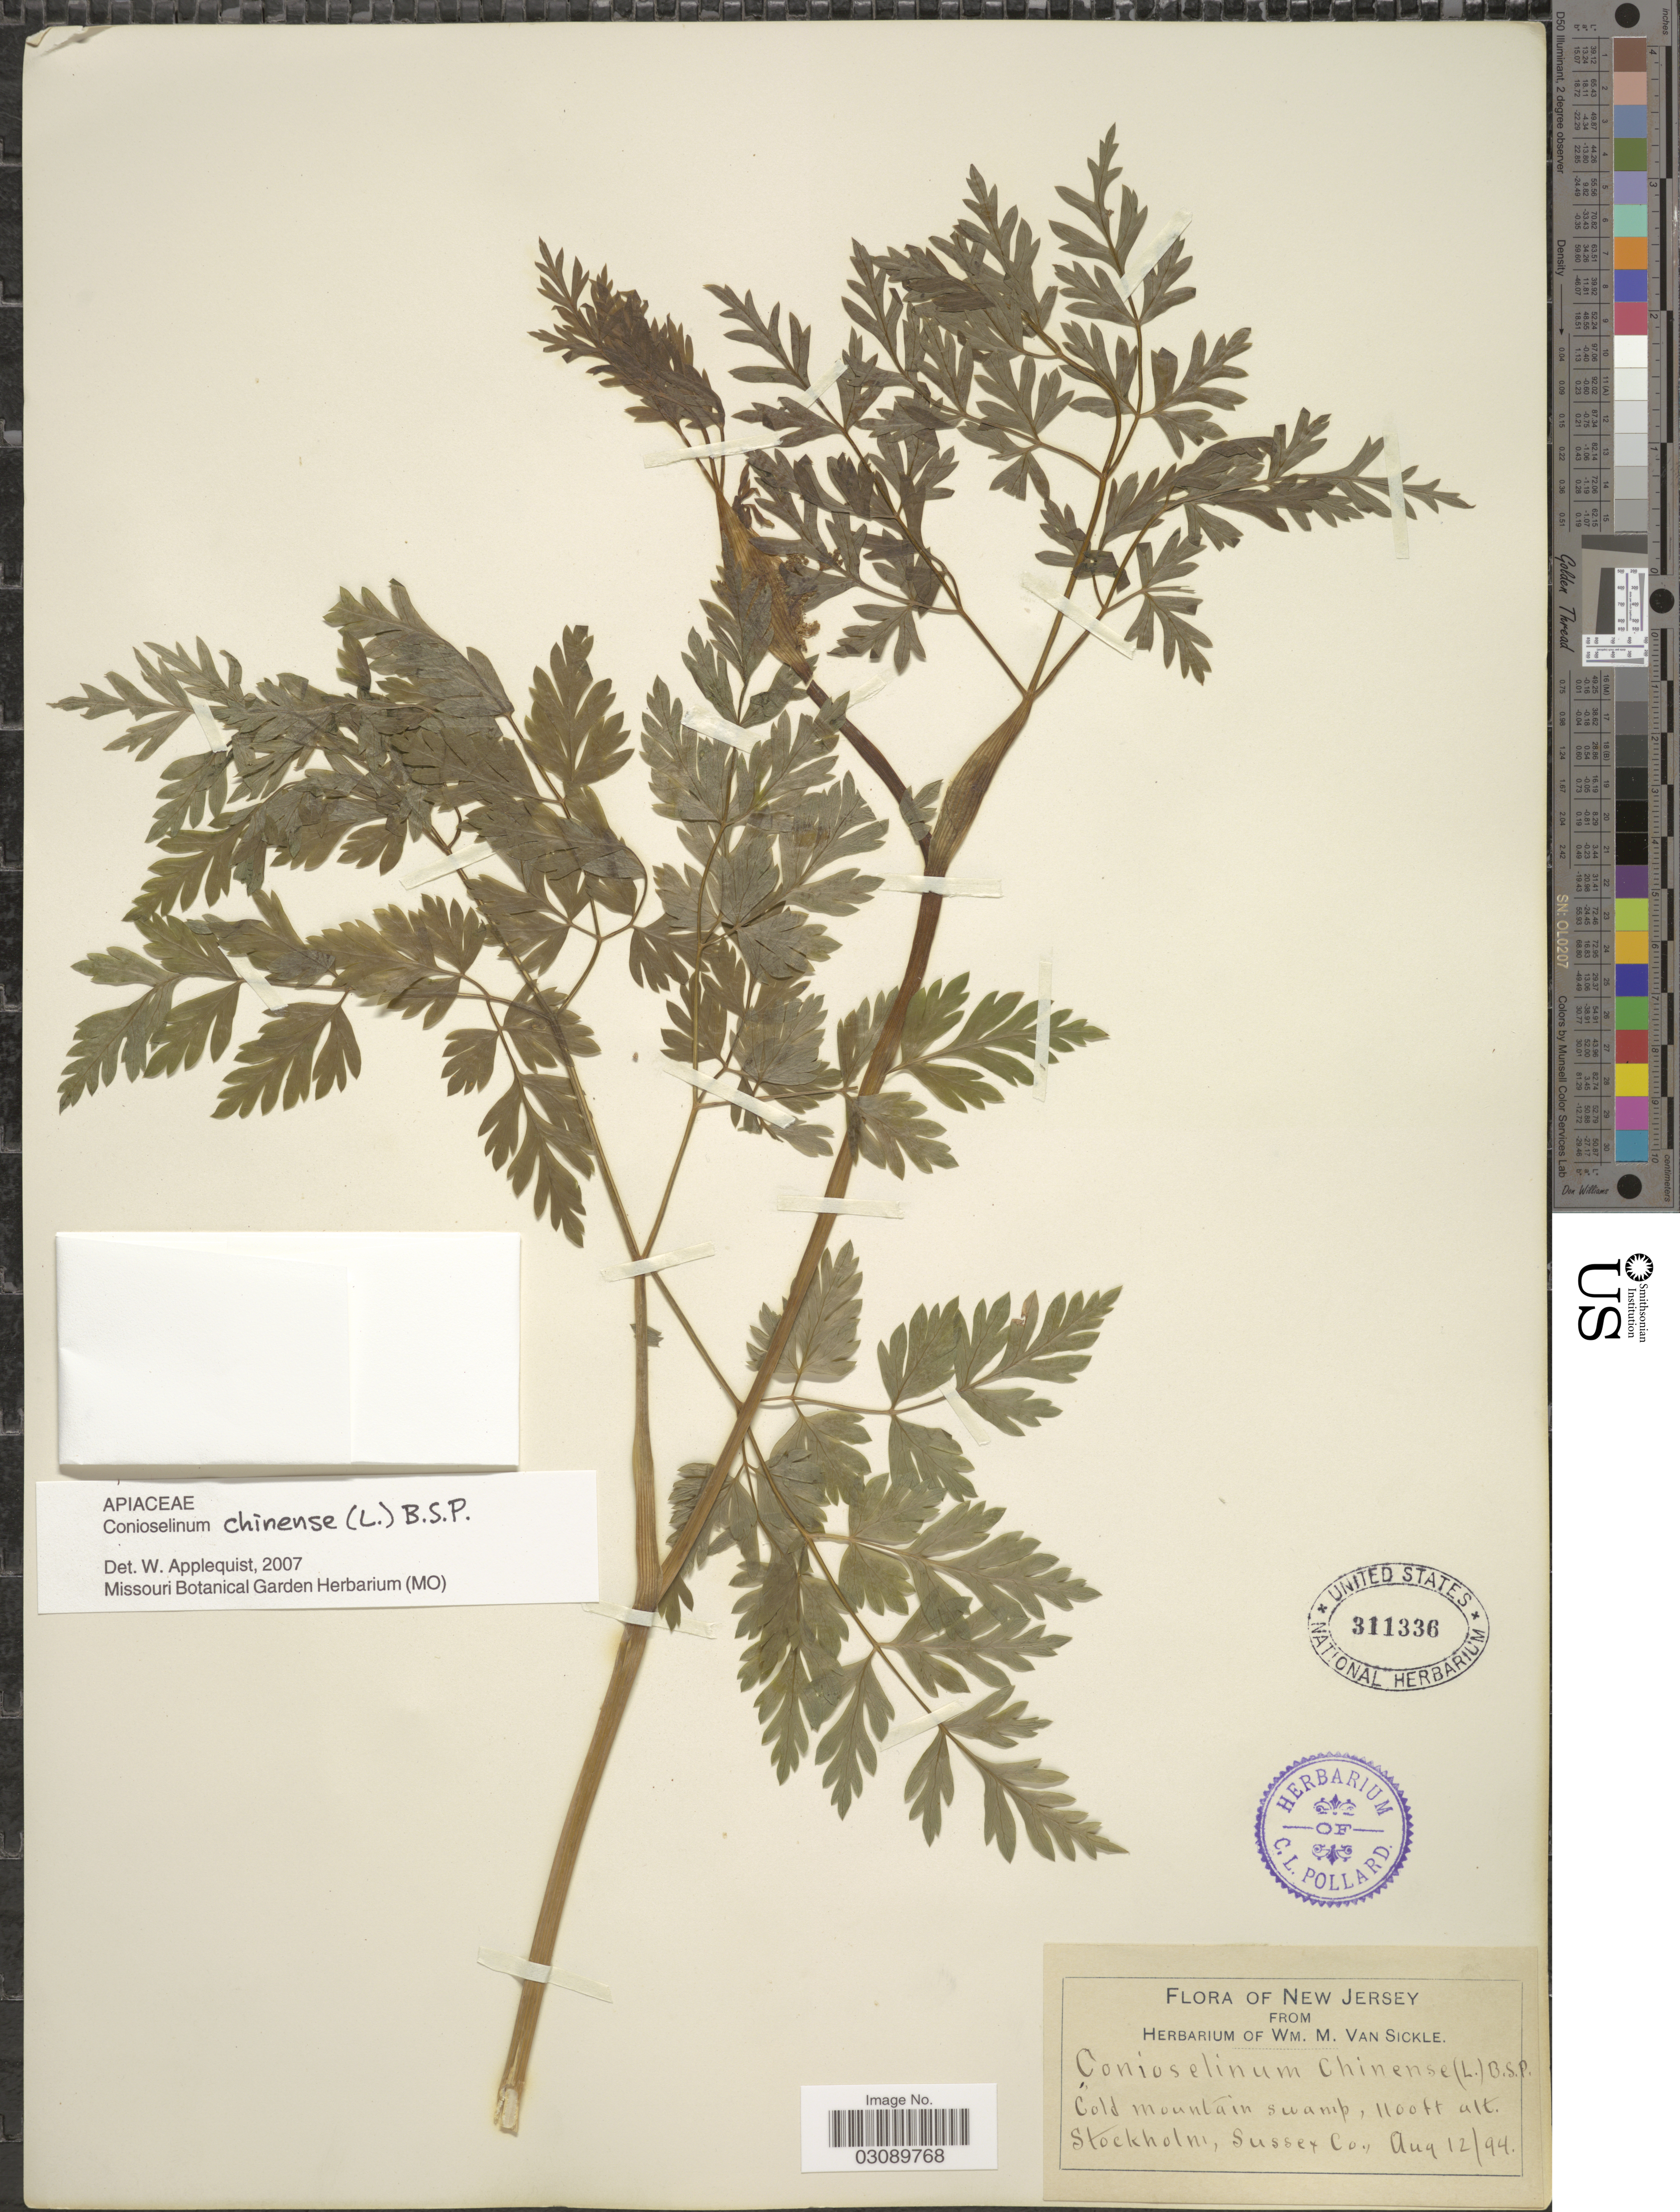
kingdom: Plantae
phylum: Tracheophyta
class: Magnoliopsida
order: Apiales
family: Apiaceae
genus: Conioselinum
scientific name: Conioselinum chinense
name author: (L.) Britton et al.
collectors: ex herb. Wm. M. Van Sickle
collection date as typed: Transcribed d/m/y: 12/8/94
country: United States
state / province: New Jersey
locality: Cold Mountain swamp. Stockholm, Sussex Co.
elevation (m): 335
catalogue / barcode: US 311336